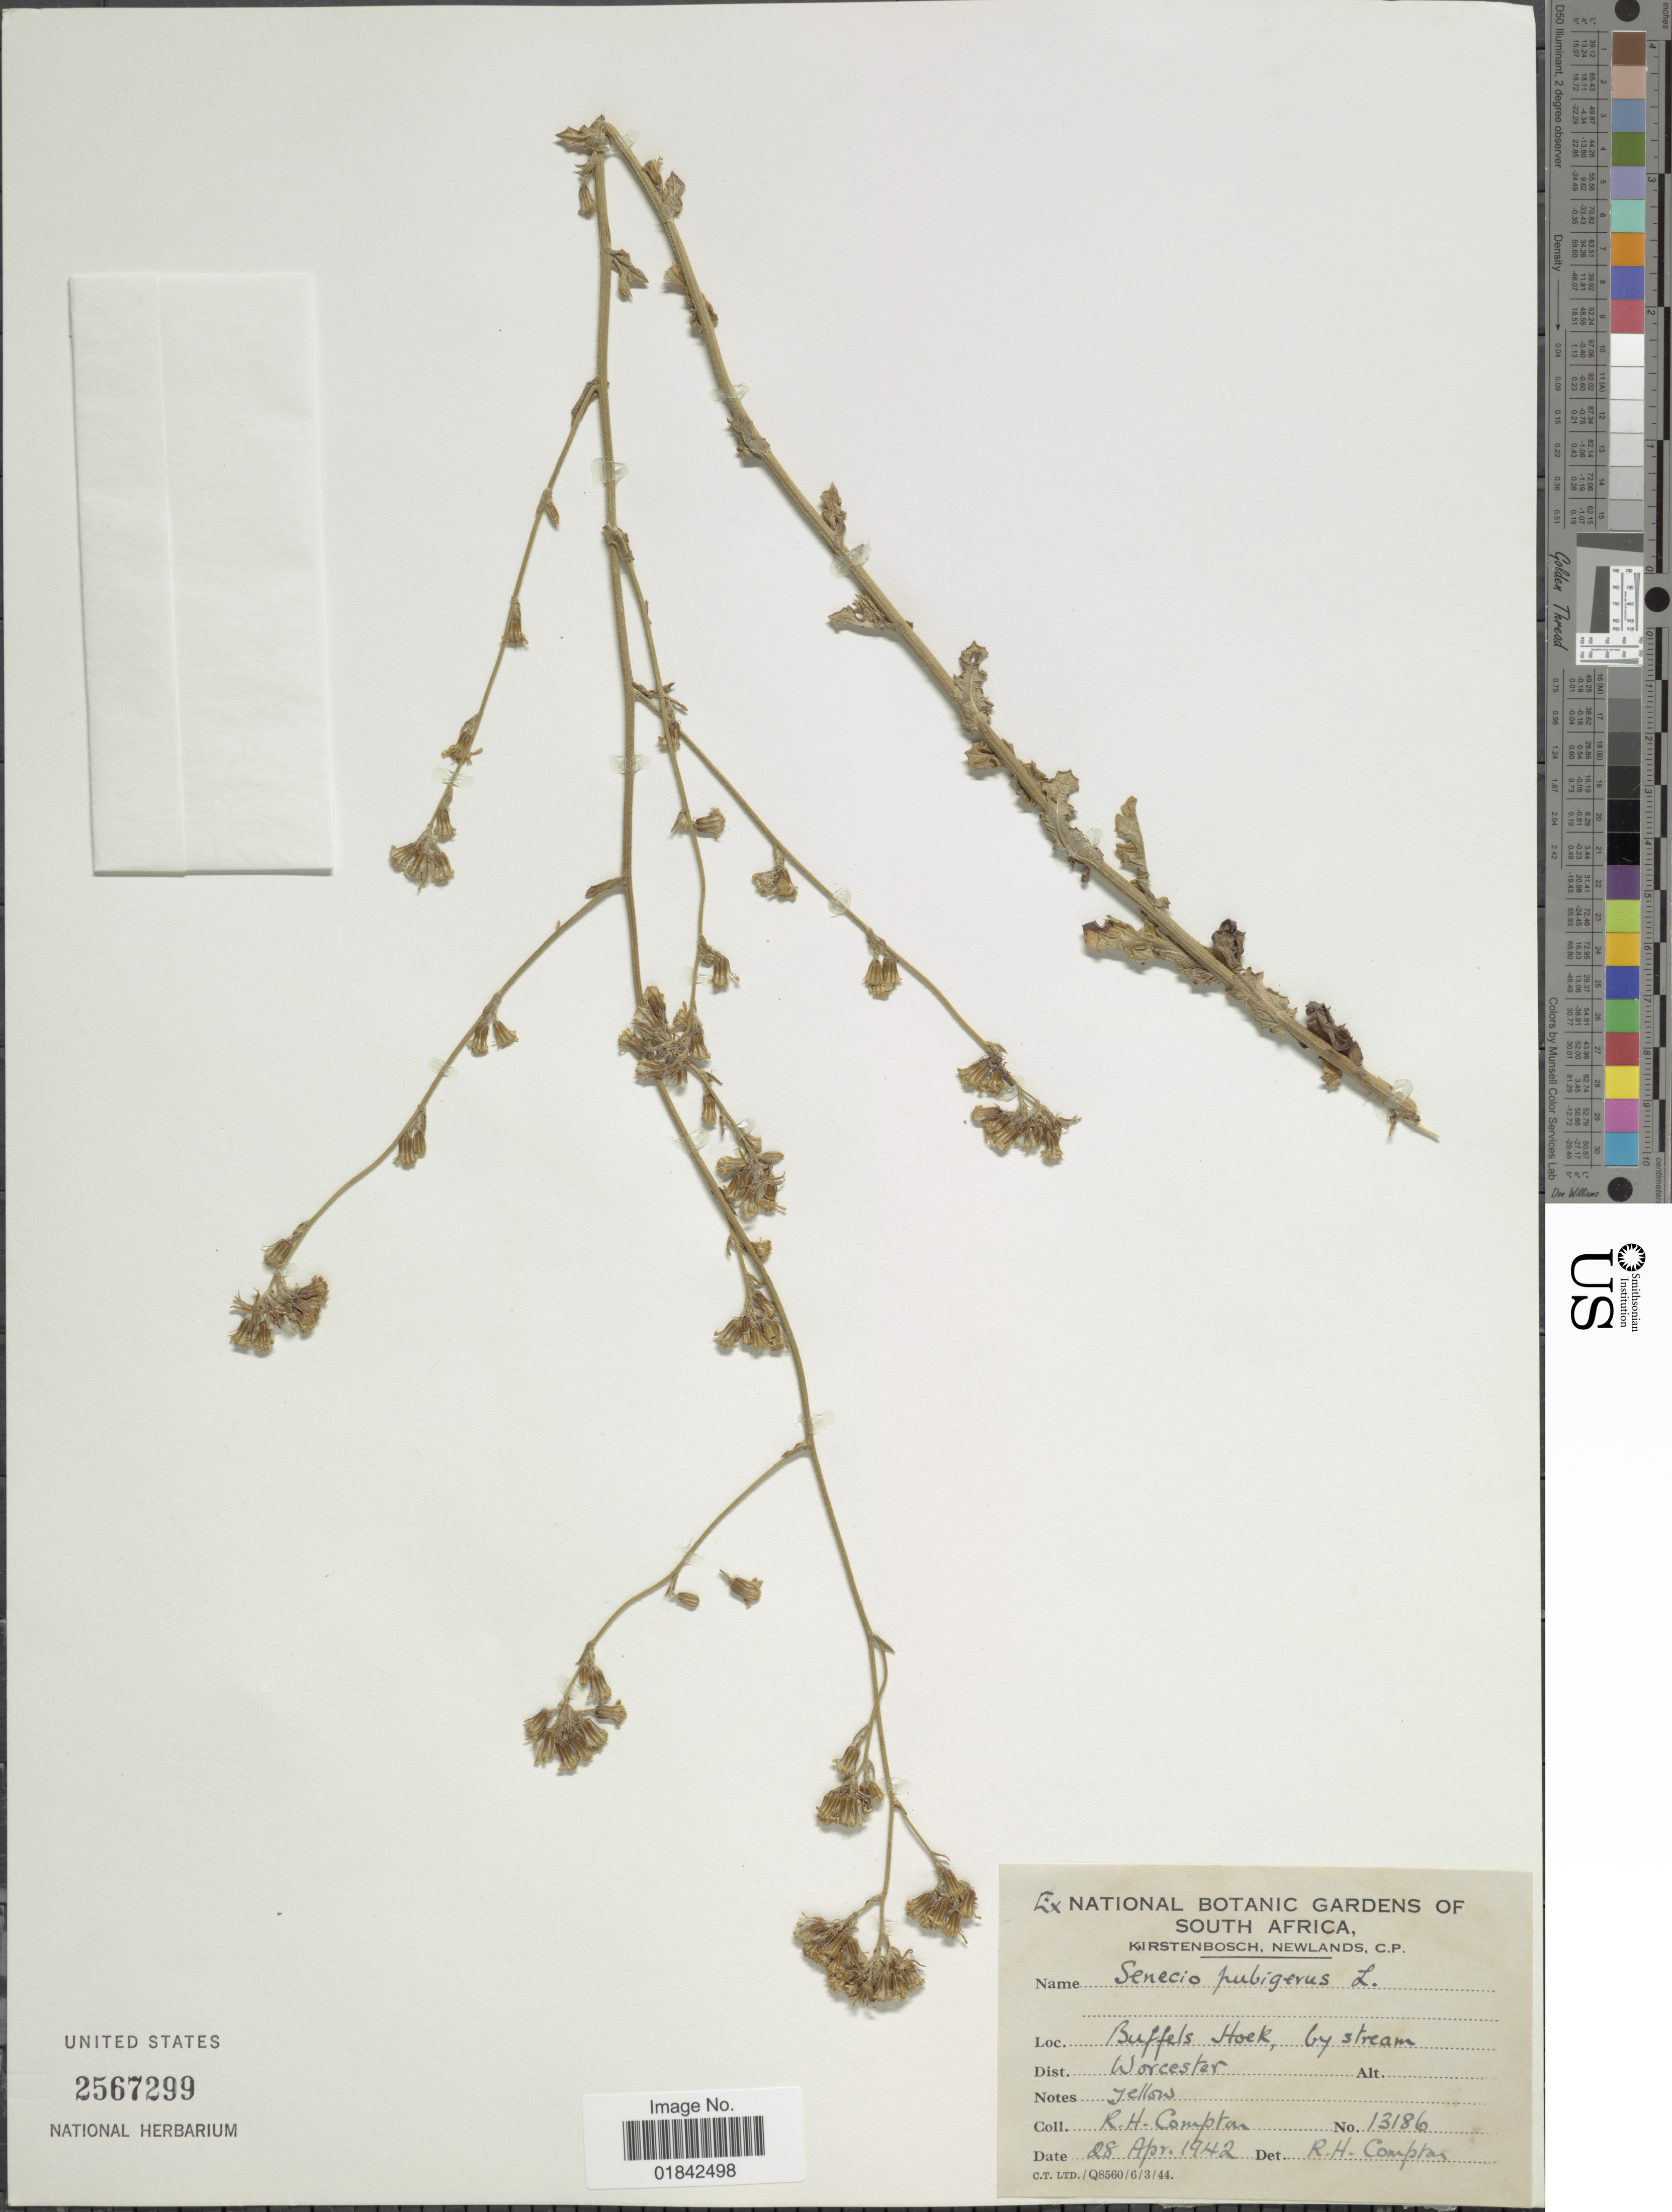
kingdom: Plantae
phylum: Tracheophyta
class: Magnoliopsida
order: Asterales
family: Asteraceae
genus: Senecio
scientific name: Senecio pubigerus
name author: L.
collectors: R. H. Compton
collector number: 13186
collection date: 1942-04-28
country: South Africa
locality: Buffels Hoek, Worcester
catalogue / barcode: US 2567299